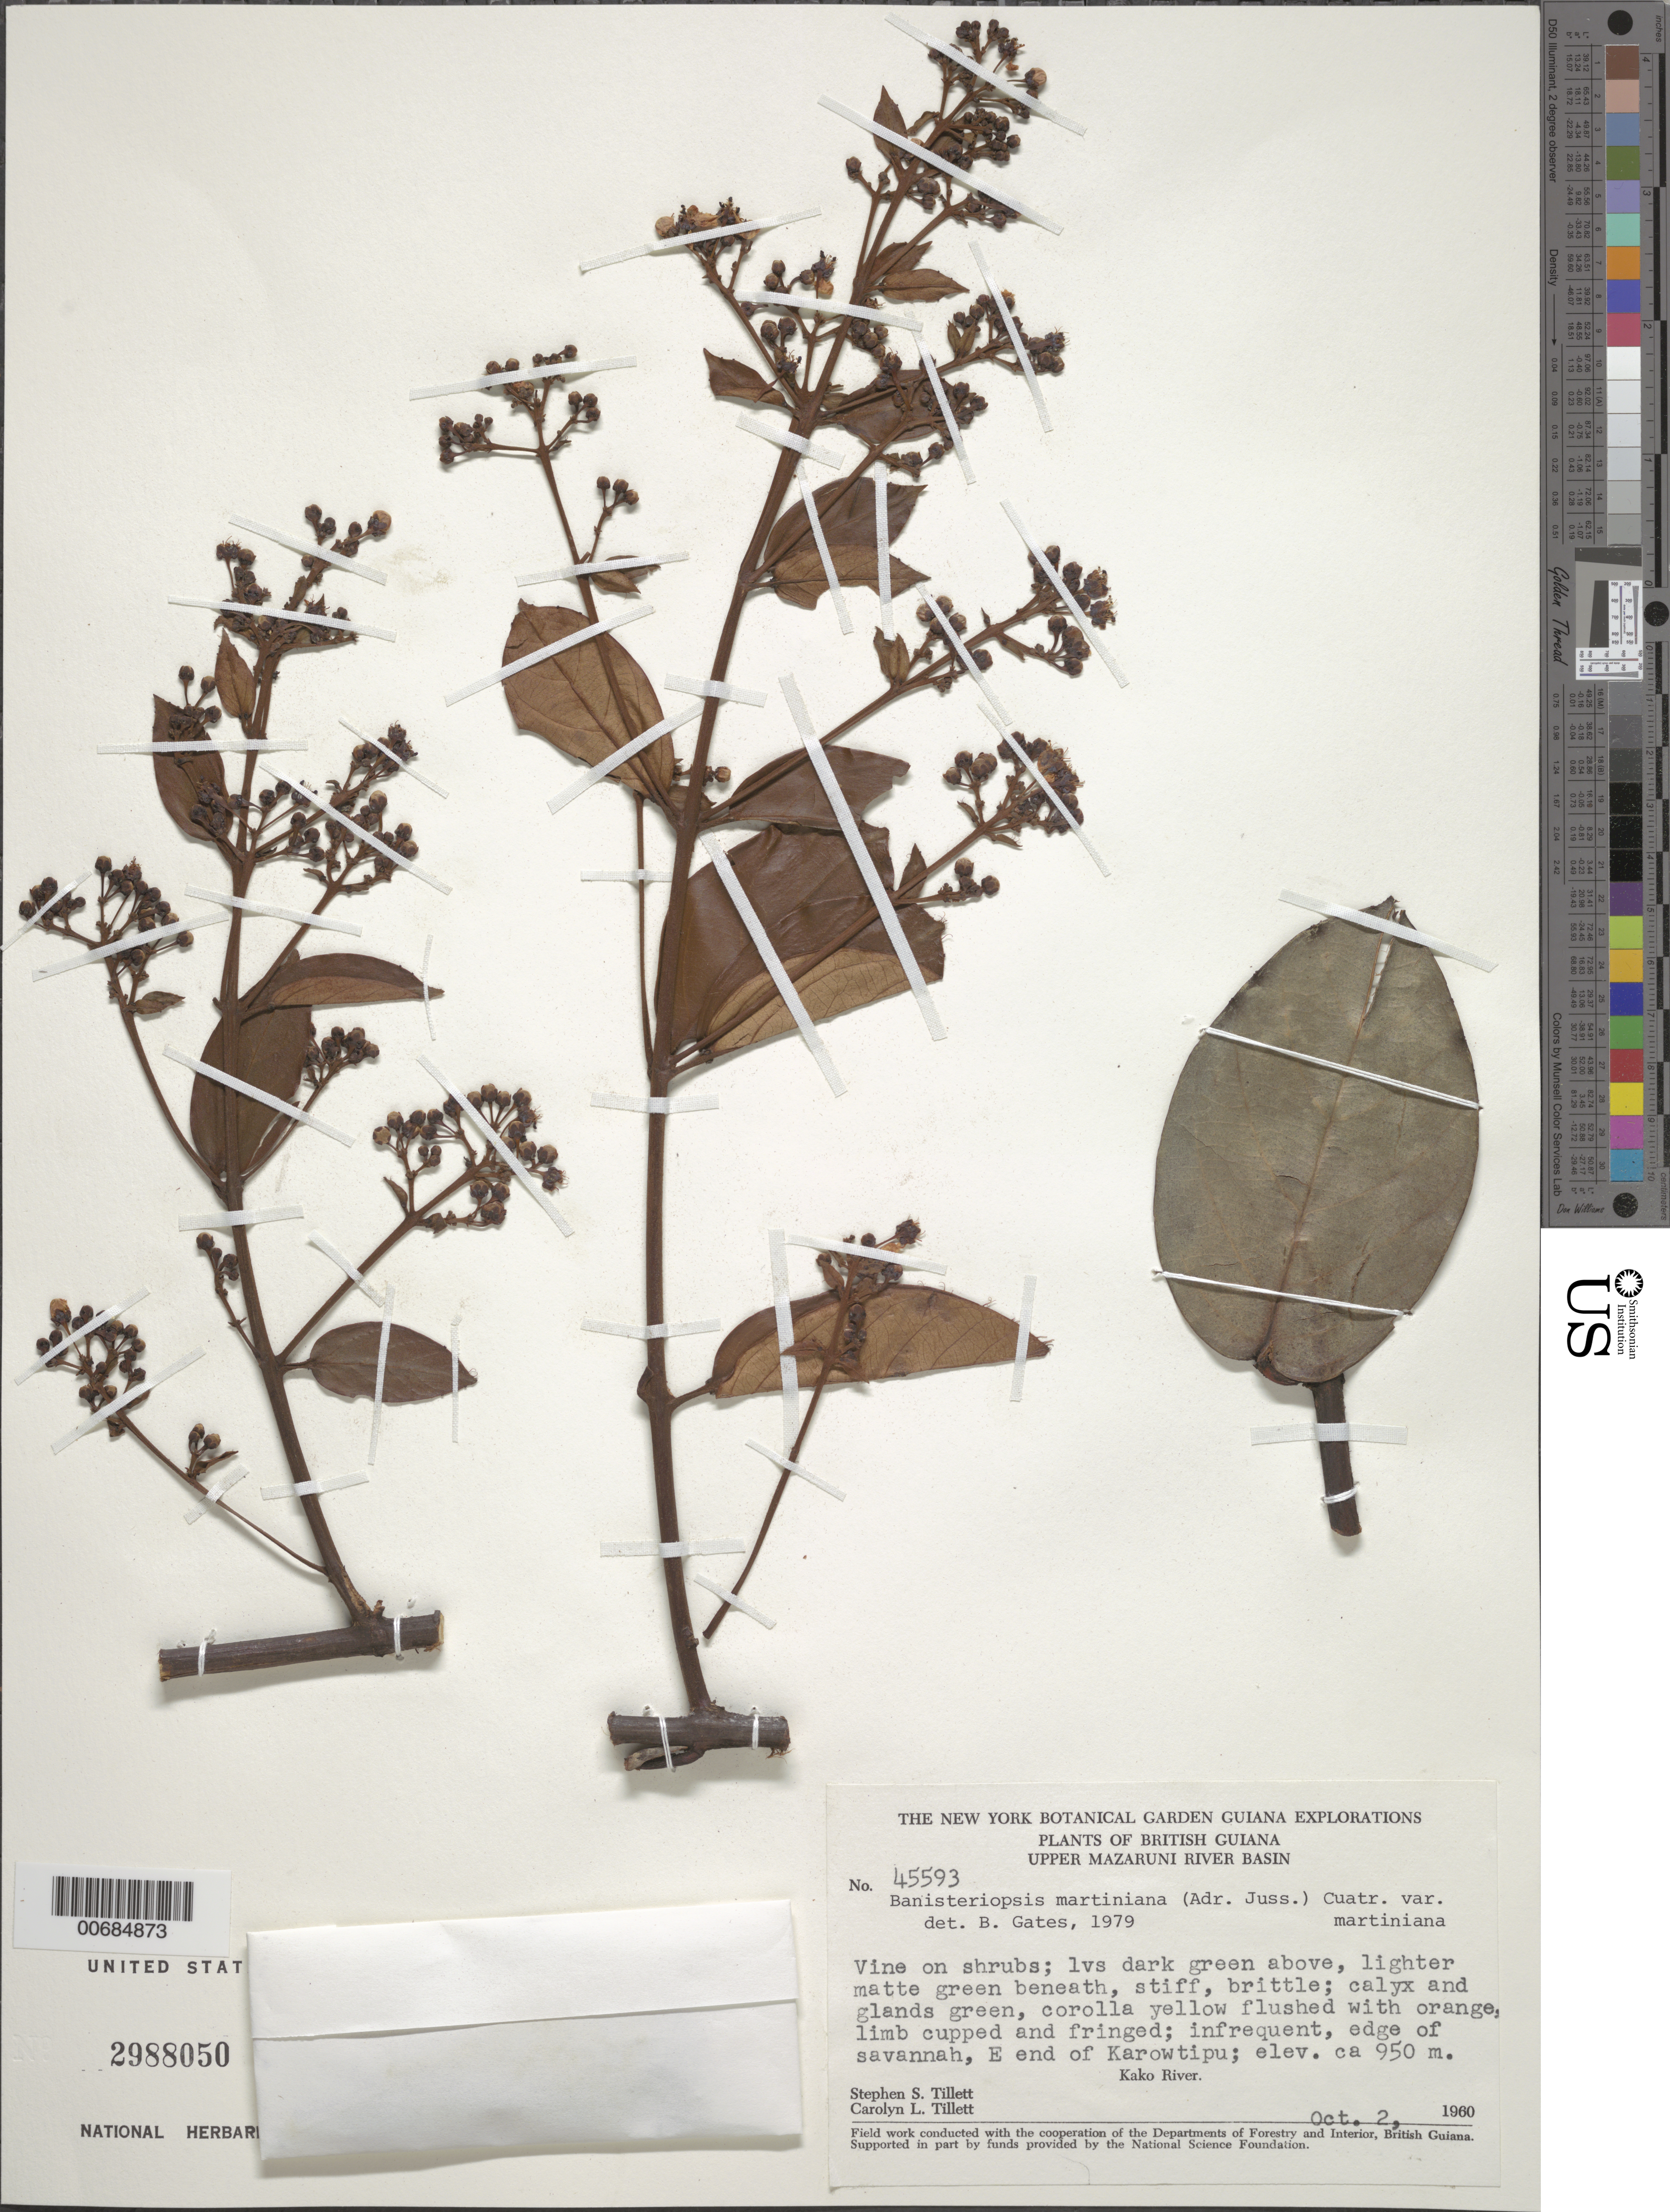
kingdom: Plantae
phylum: Tracheophyta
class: Magnoliopsida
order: Malpighiales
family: Malpighiaceae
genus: Banisteriopsis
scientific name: Banisteriopsis martiniana var. martiniana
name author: (A. Juss.) Cuatrec.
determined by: Gates, B.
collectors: S. S. Tillett, C. L. Tillett & R. Boyan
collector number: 45593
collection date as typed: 2-Oct-60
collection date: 1960-10-02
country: Guyana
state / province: Cuyuni-Mazaruni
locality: Karowtipu, E end of, Kako R., upper Mazaruni River Basin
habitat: Edge of savanna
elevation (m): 945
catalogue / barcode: US 2988050